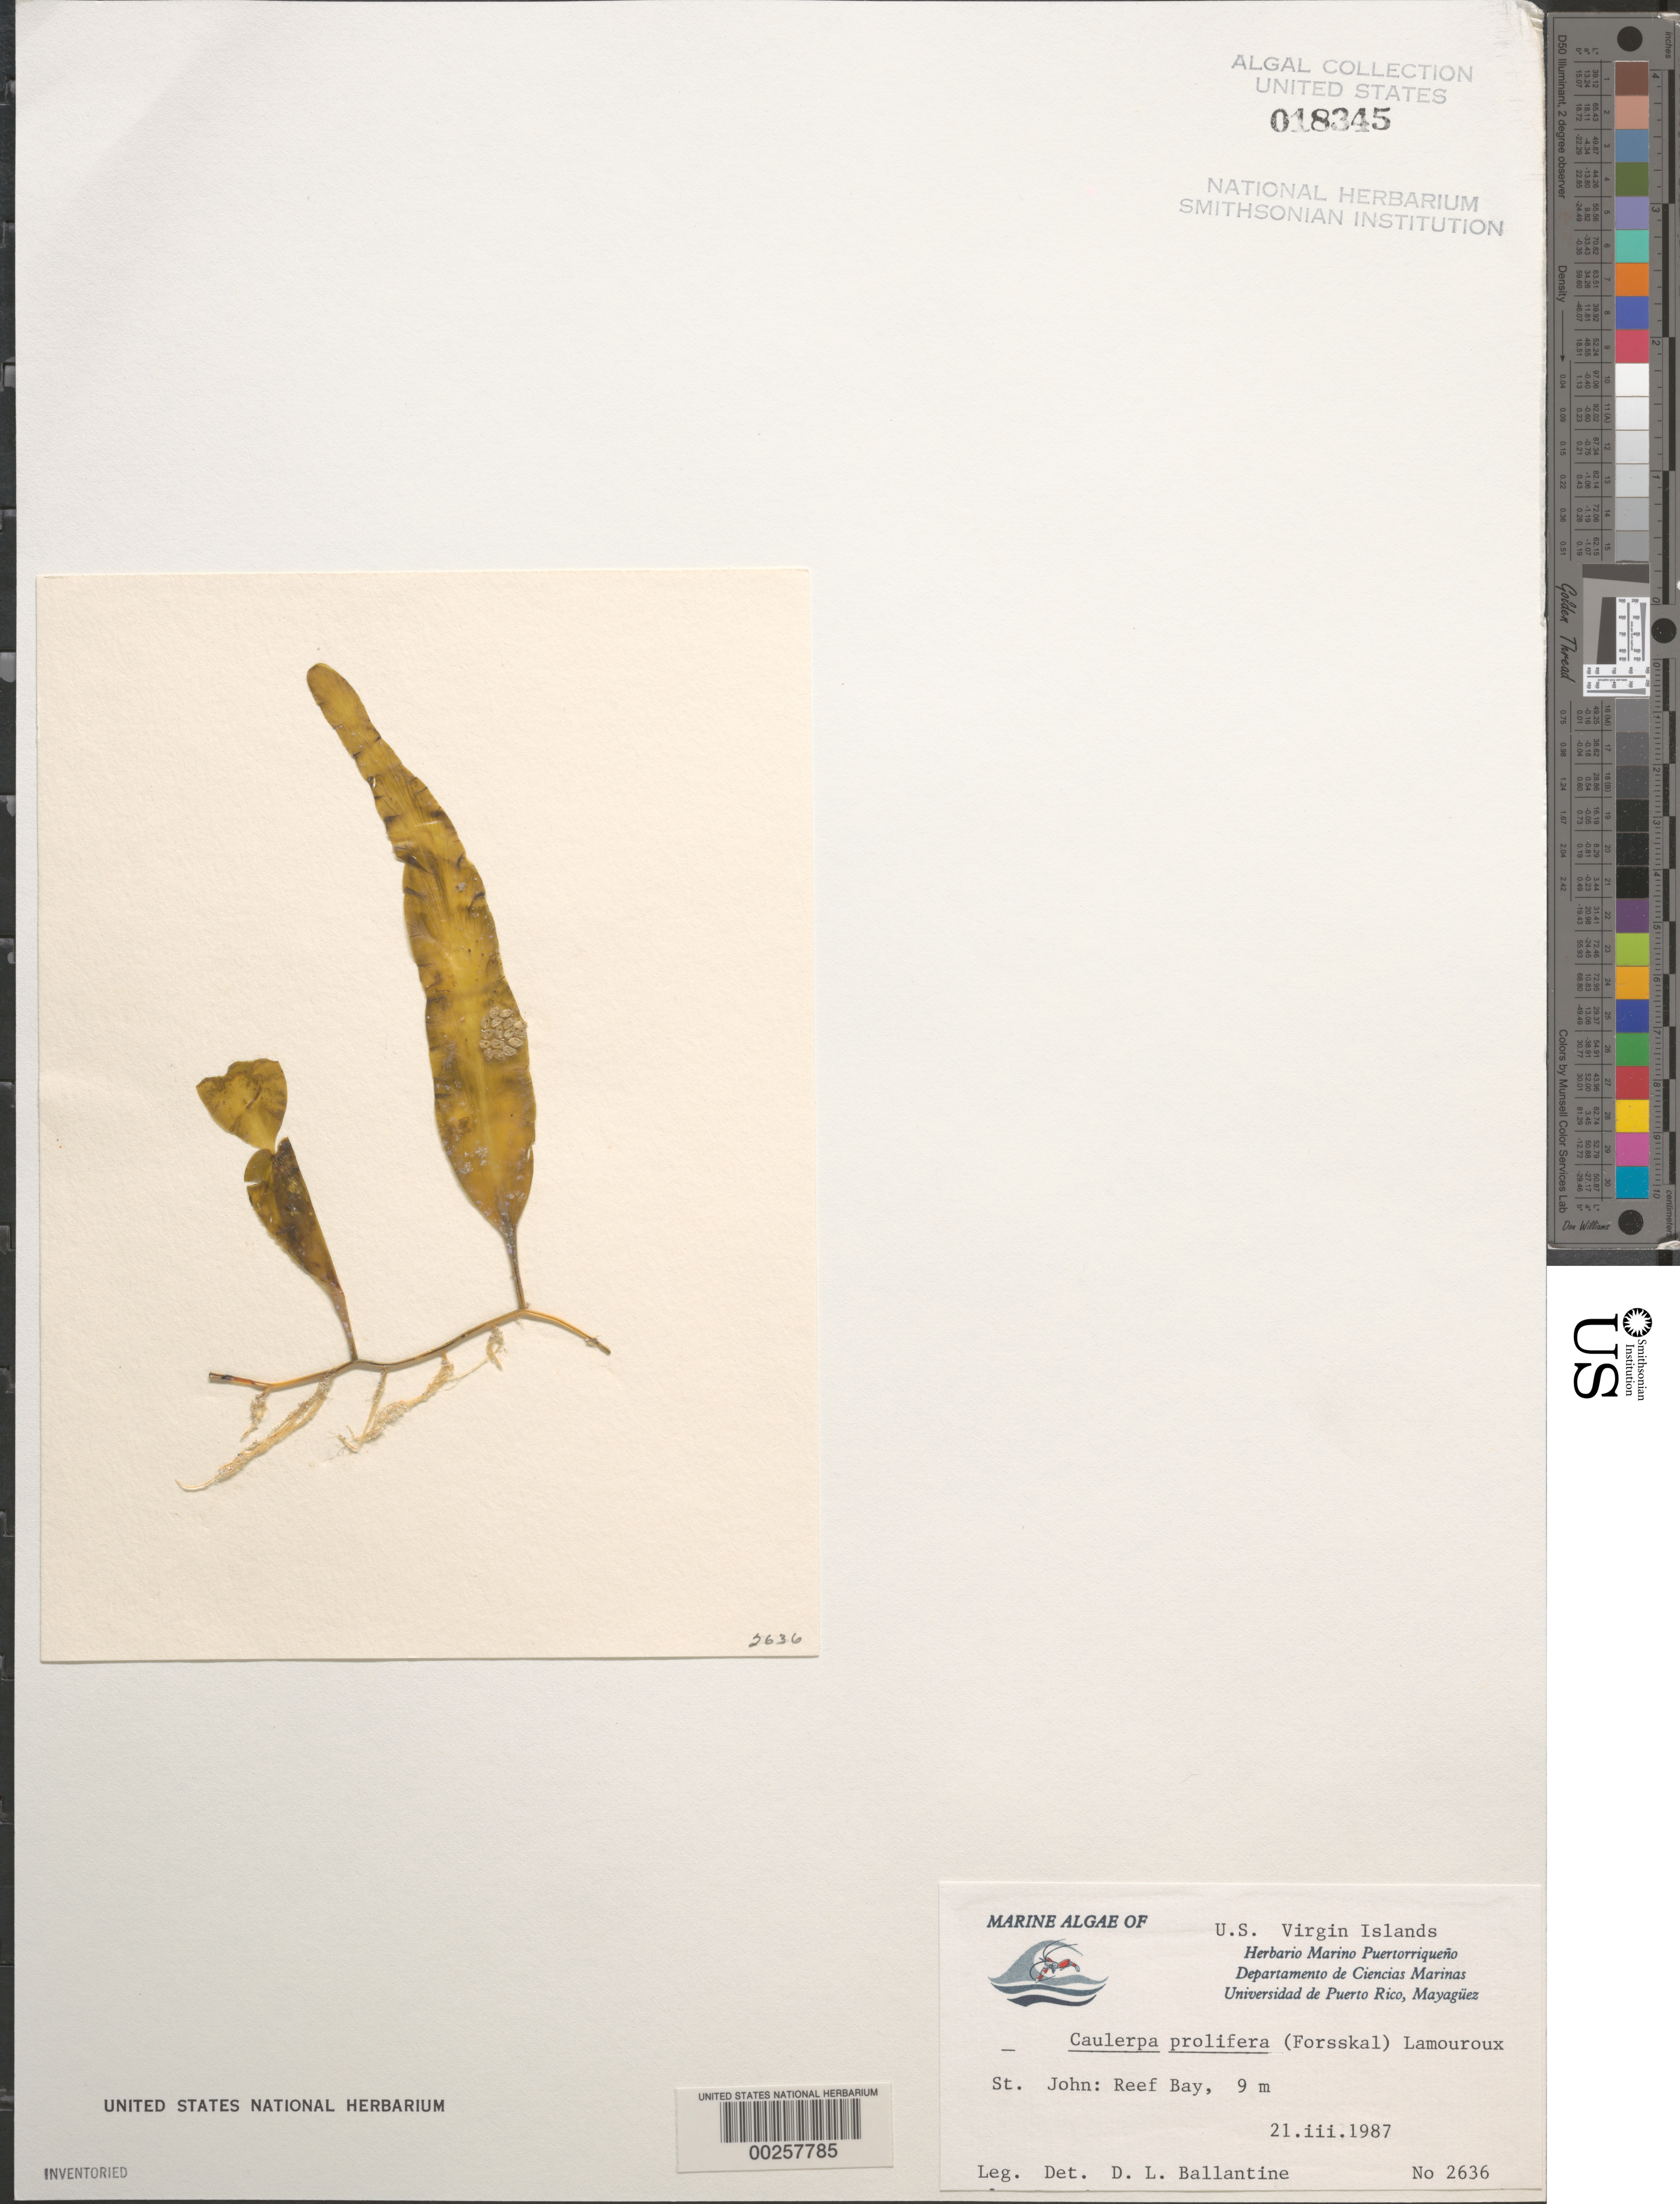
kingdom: Plantae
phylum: Chlorophyta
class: Ulvophyceae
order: Bryopsidales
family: Caulerpaceae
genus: Caulerpa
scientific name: Caulerpa prolifera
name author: (Forssk.) J.V.Lamouroux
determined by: Ballantine, D. L.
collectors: D.L. Ballantine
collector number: DLB 2636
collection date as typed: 21 Mar 1987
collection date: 1987-03-21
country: U.S. Virgin Islands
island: St. John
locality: Reef Bay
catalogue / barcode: US 18345